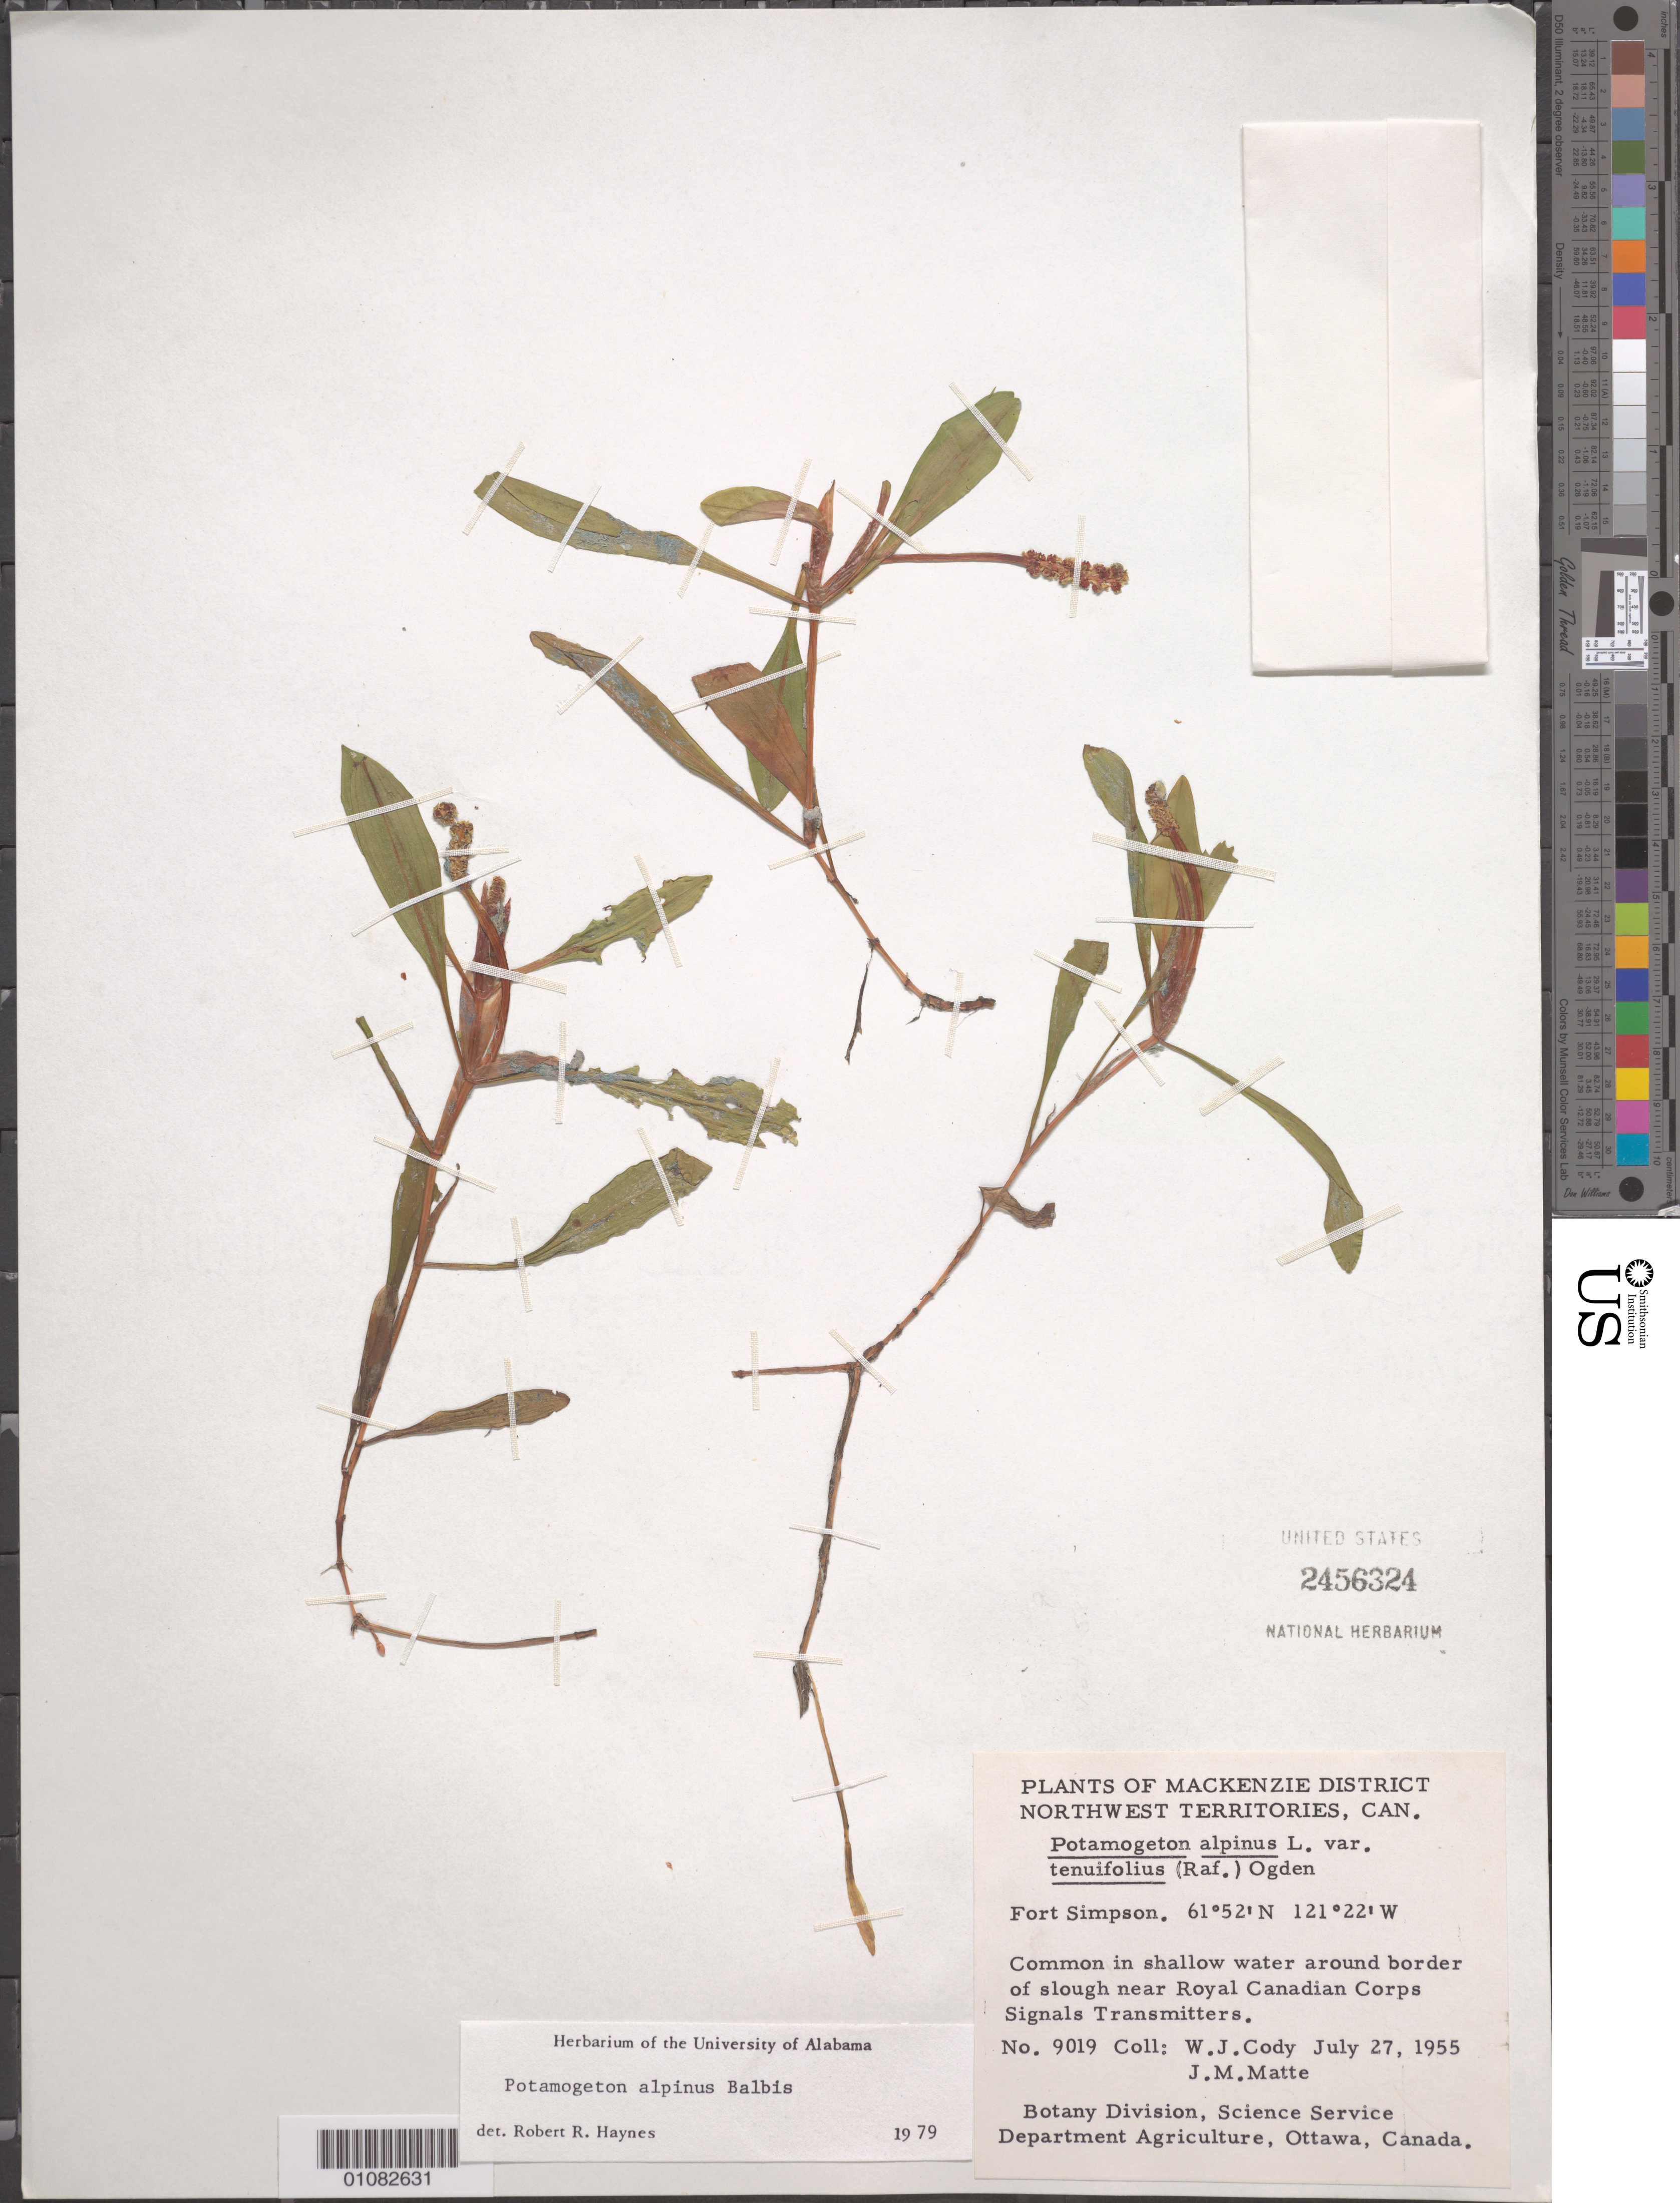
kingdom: Plantae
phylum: Tracheophyta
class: Liliopsida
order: Alismatales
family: Potamogetonaceae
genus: Potamogeton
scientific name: Potamogeton alpinus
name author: Balb.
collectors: W. Cody & J. Matte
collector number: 9019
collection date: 1955-07-27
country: Canada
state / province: Northwest Territories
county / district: Mackenzie District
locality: Fort Simpson, near Royal Canadian Corp Signals Transmitters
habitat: Common in shallow water around border of slough near Royal Canadian Corp Signal Transmitters.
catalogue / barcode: US 2456324